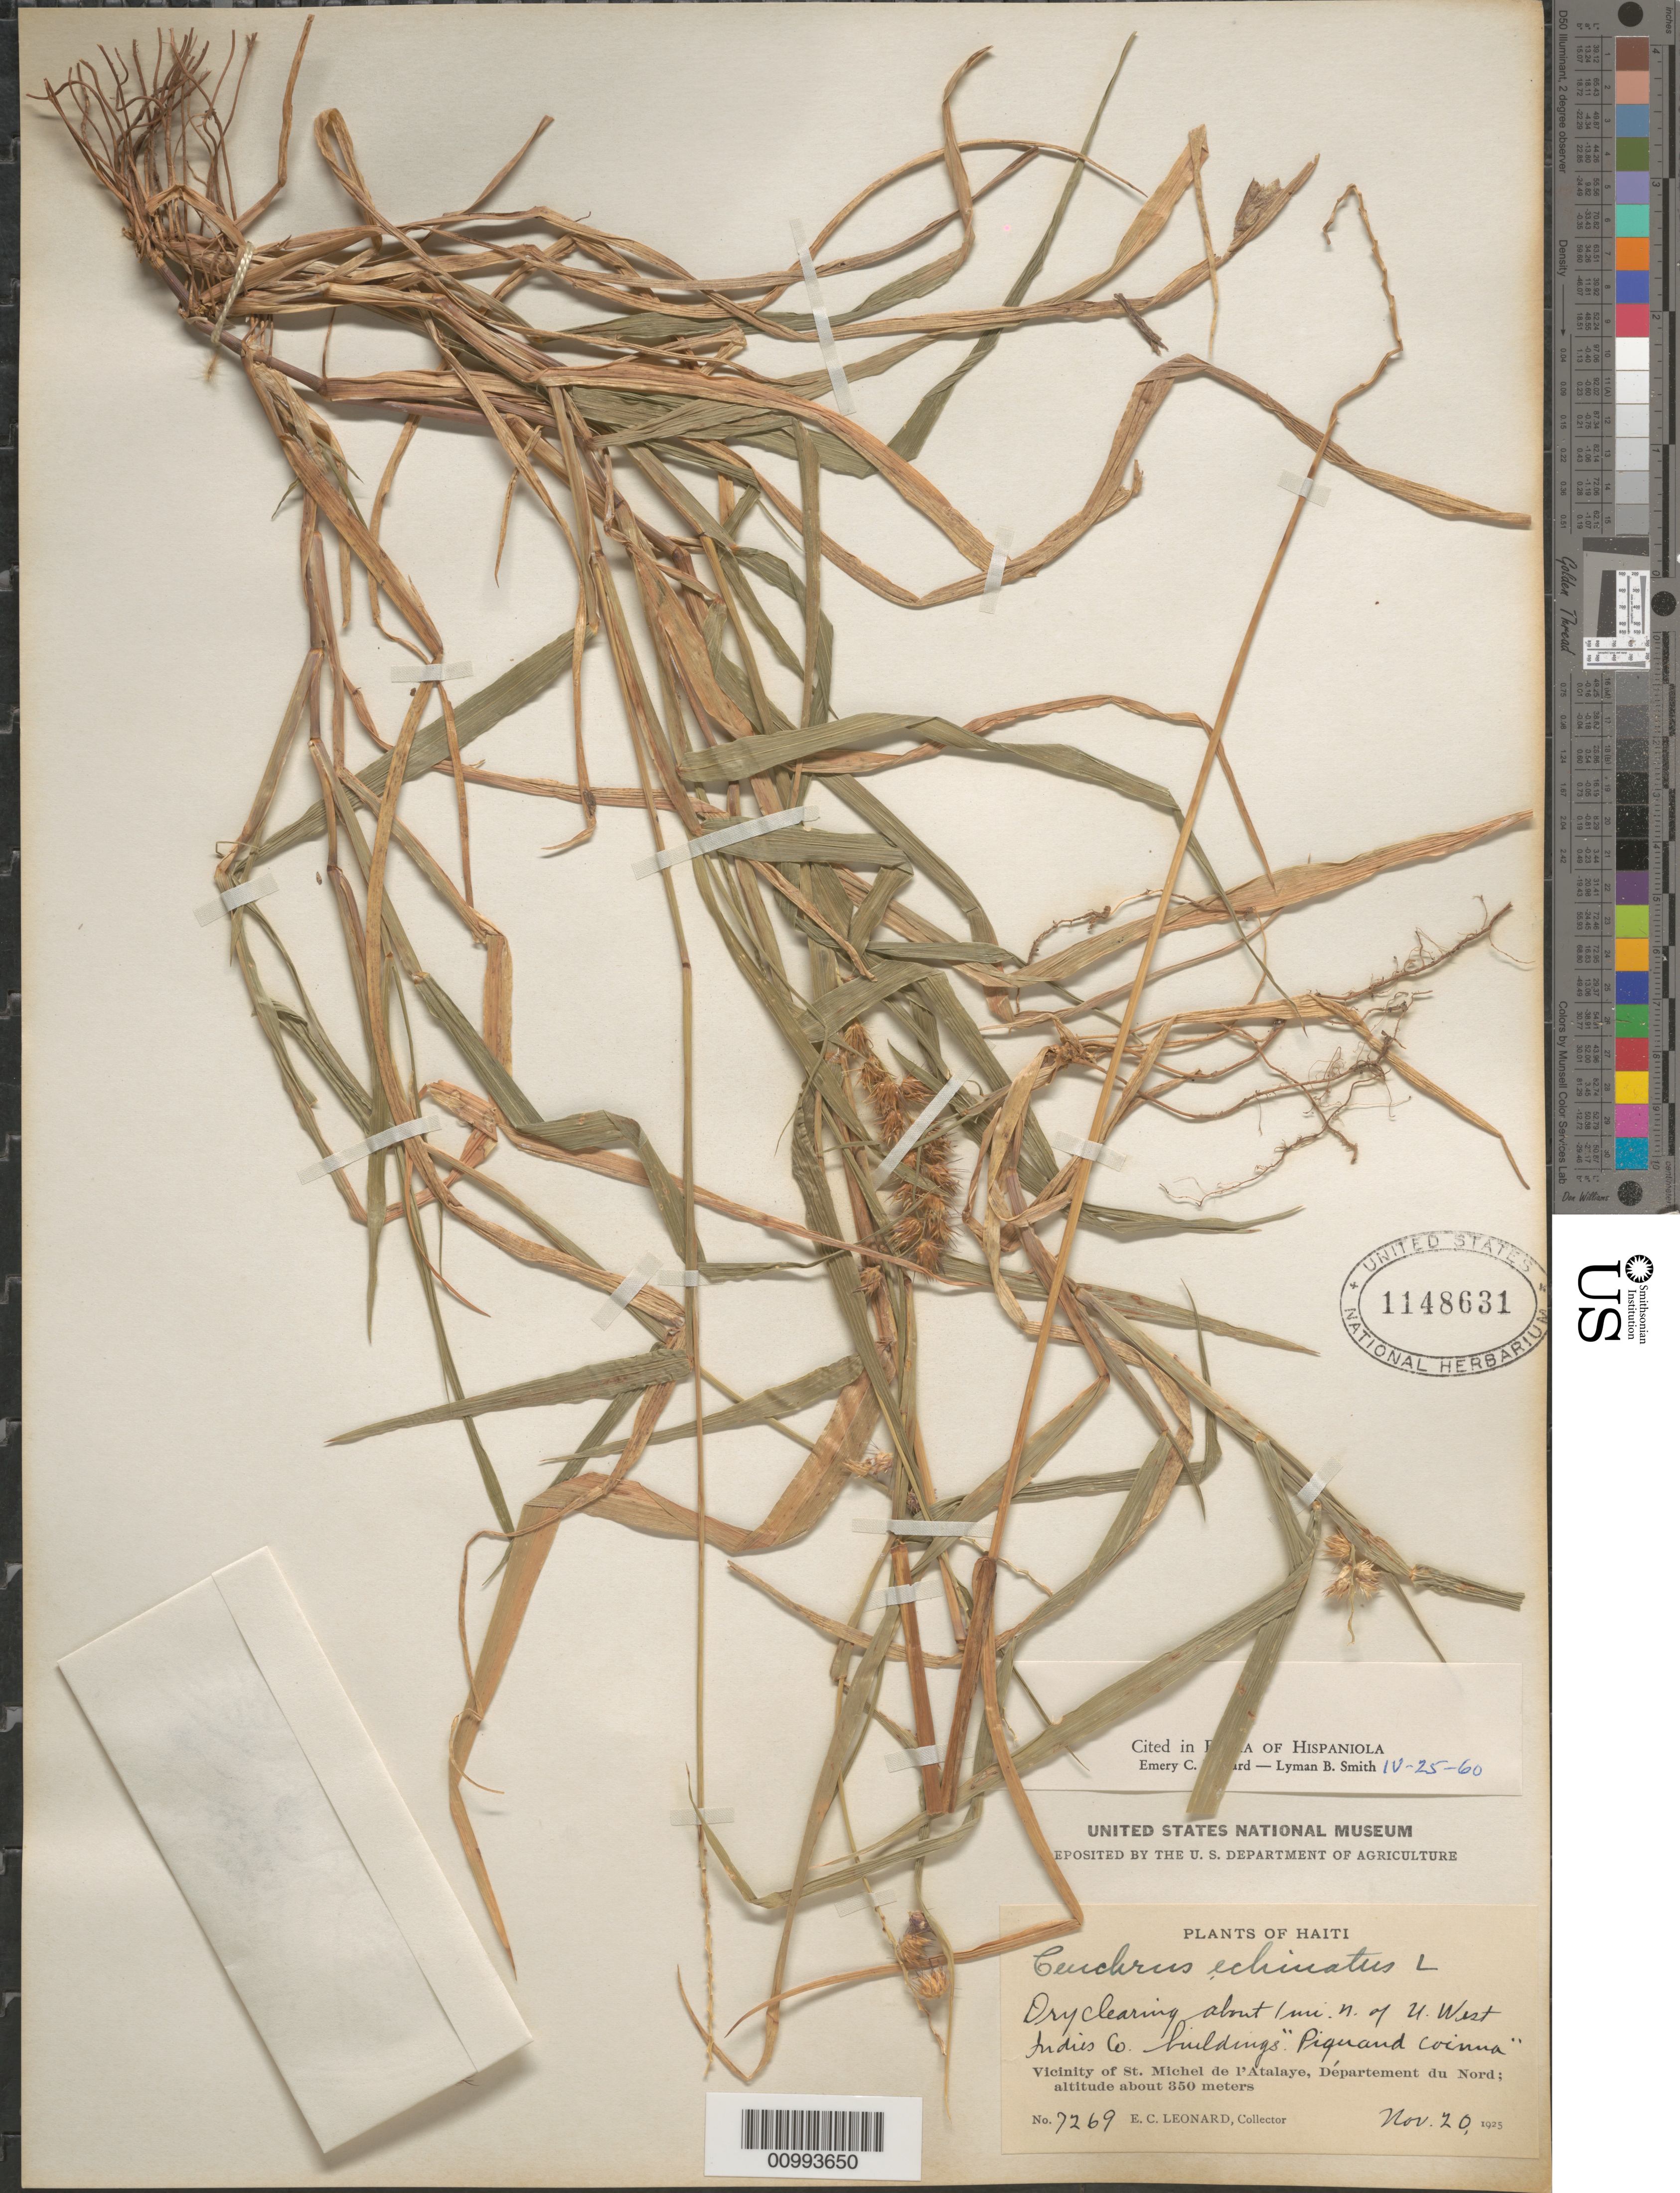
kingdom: Plantae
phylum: Tracheophyta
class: Liliopsida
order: Poales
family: Poaceae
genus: Cenchrus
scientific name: Cenchrus echinatus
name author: L.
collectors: E. C. Leonard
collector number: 7269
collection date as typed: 20 Nov 1925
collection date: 1925-11-20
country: Haiti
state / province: Nord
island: Hispaniola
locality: Vicinity of St. Michel de l'Atalaye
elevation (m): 350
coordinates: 0 N, 0 E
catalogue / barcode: US 1148631